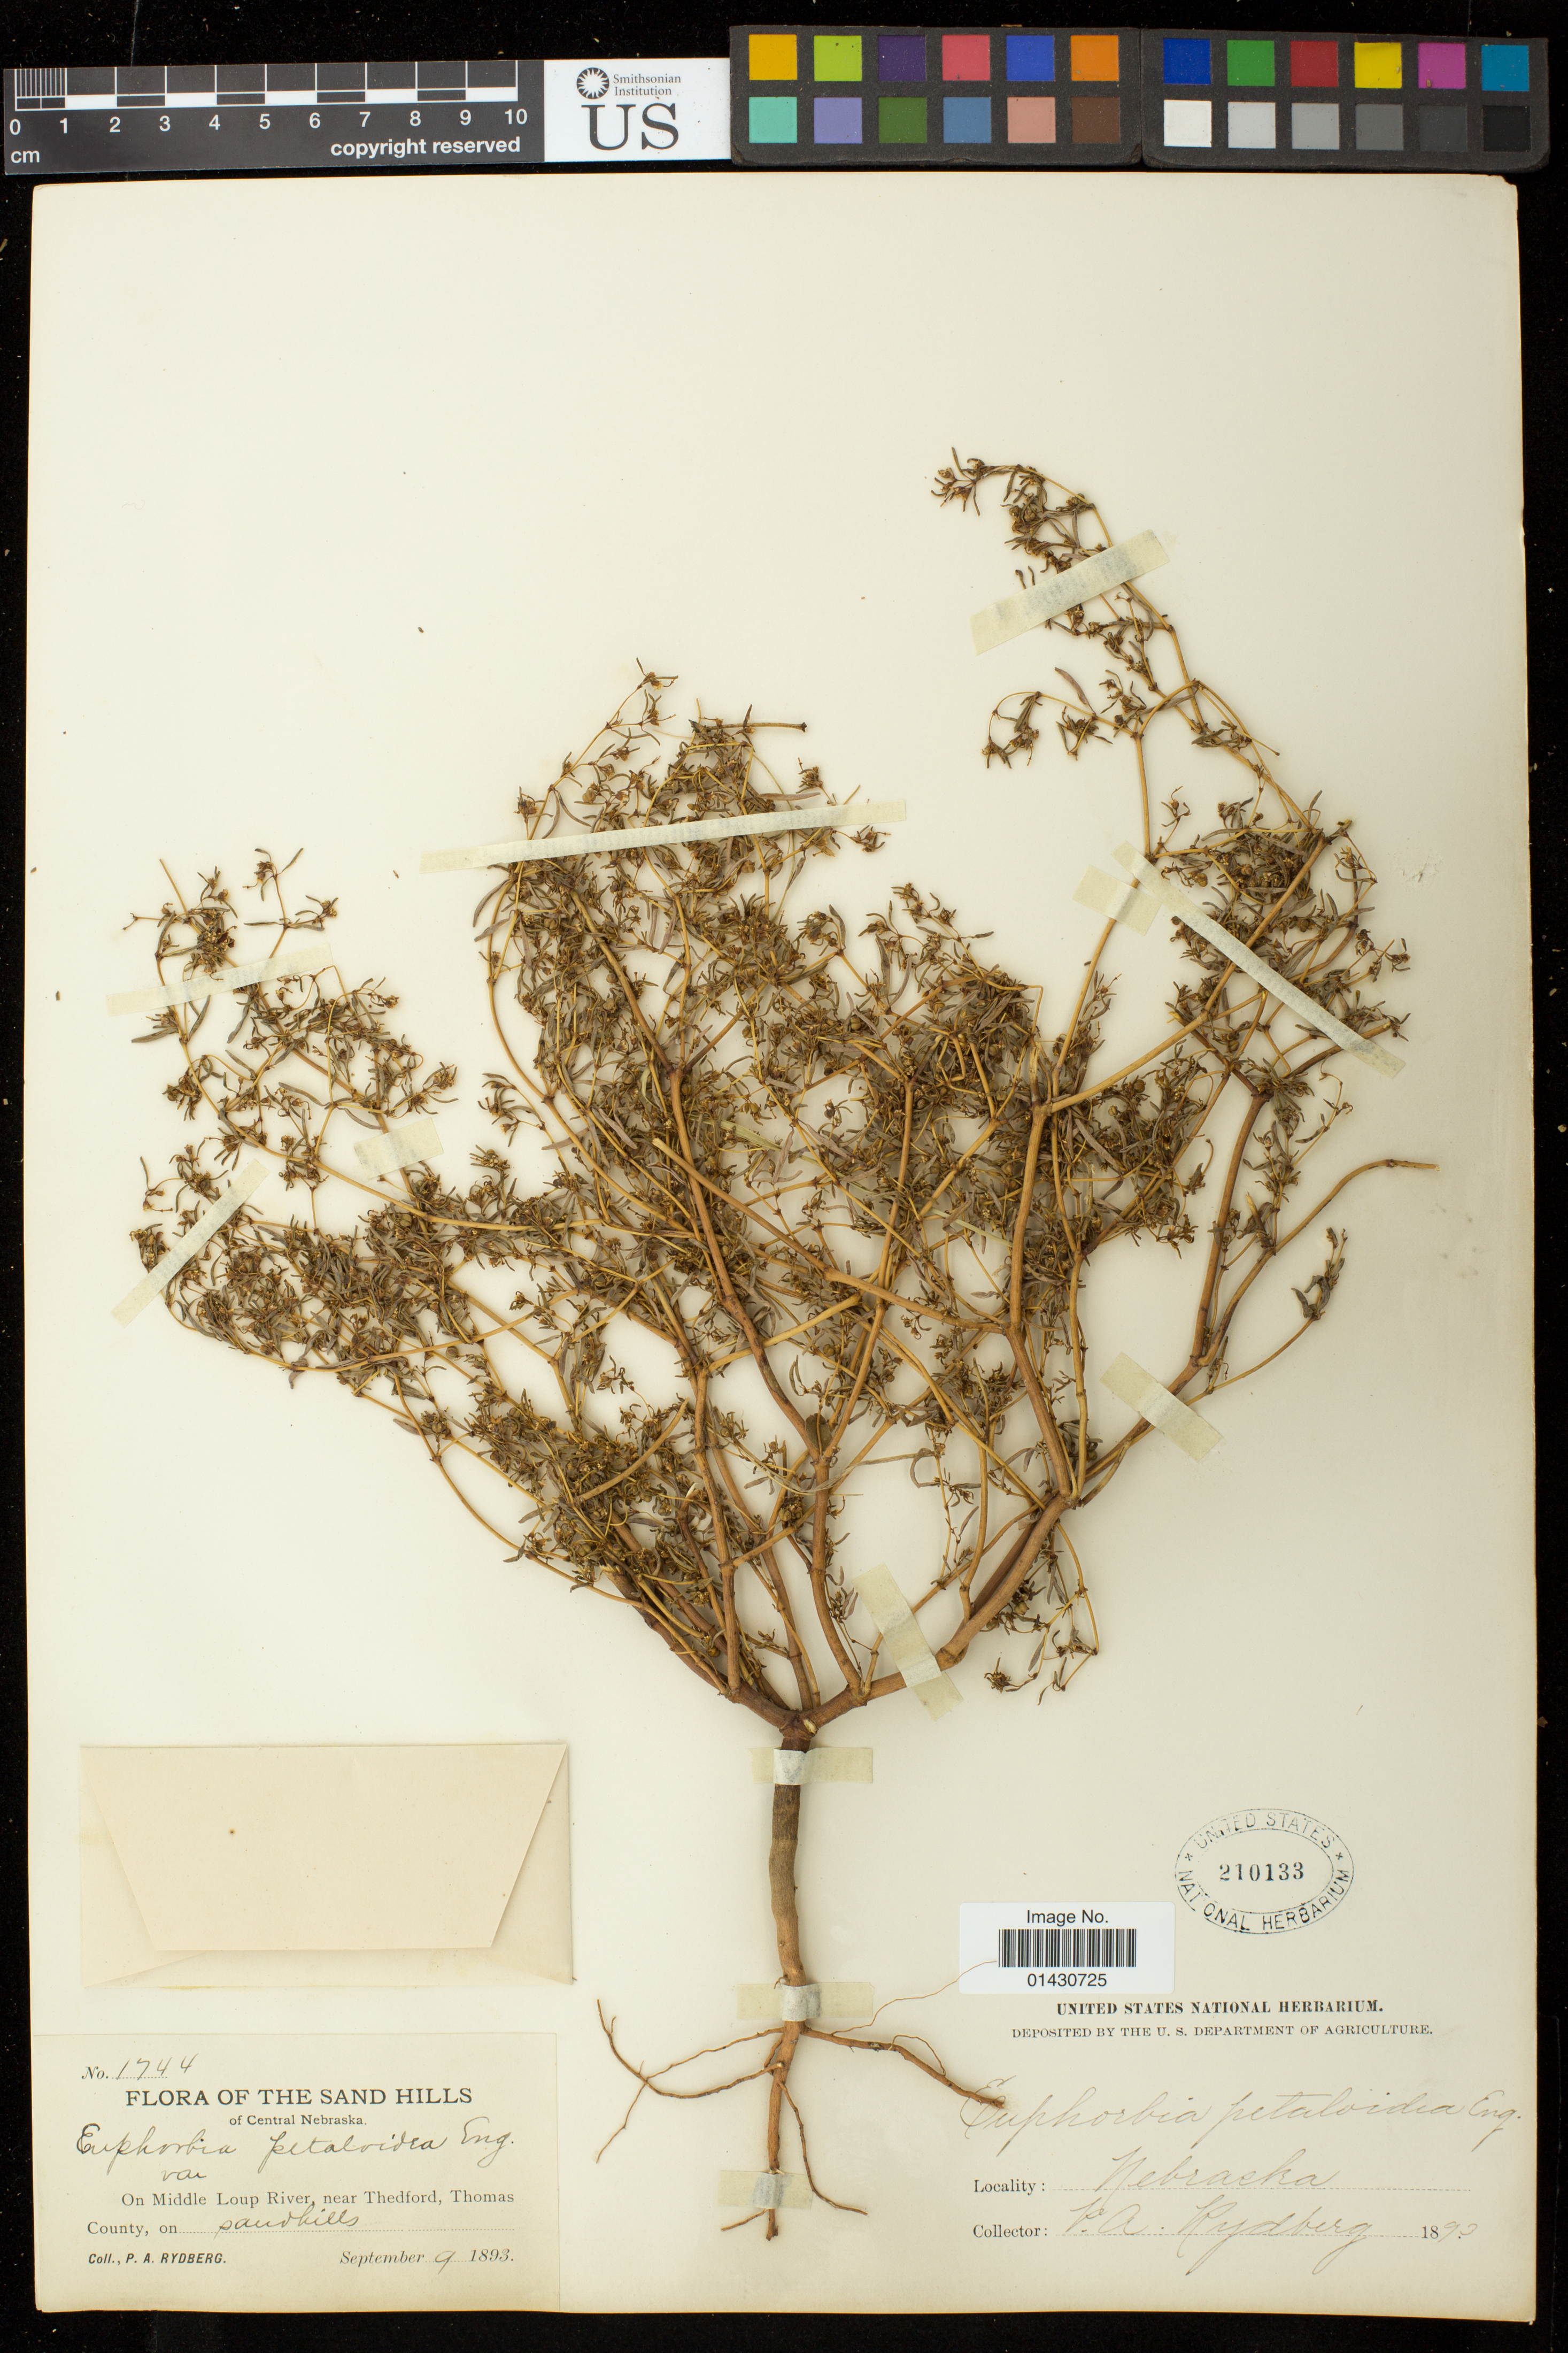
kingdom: Plantae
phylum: Tracheophyta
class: Magnoliopsida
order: Malpighiales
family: Euphorbiaceae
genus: Euphorbia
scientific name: Euphorbia missurica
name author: Raf.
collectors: P. A. Rydberg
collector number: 1744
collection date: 1893-09-09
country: United States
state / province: Nebraska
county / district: Thomas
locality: On Middle Loup River, near Thedford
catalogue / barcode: US 210133